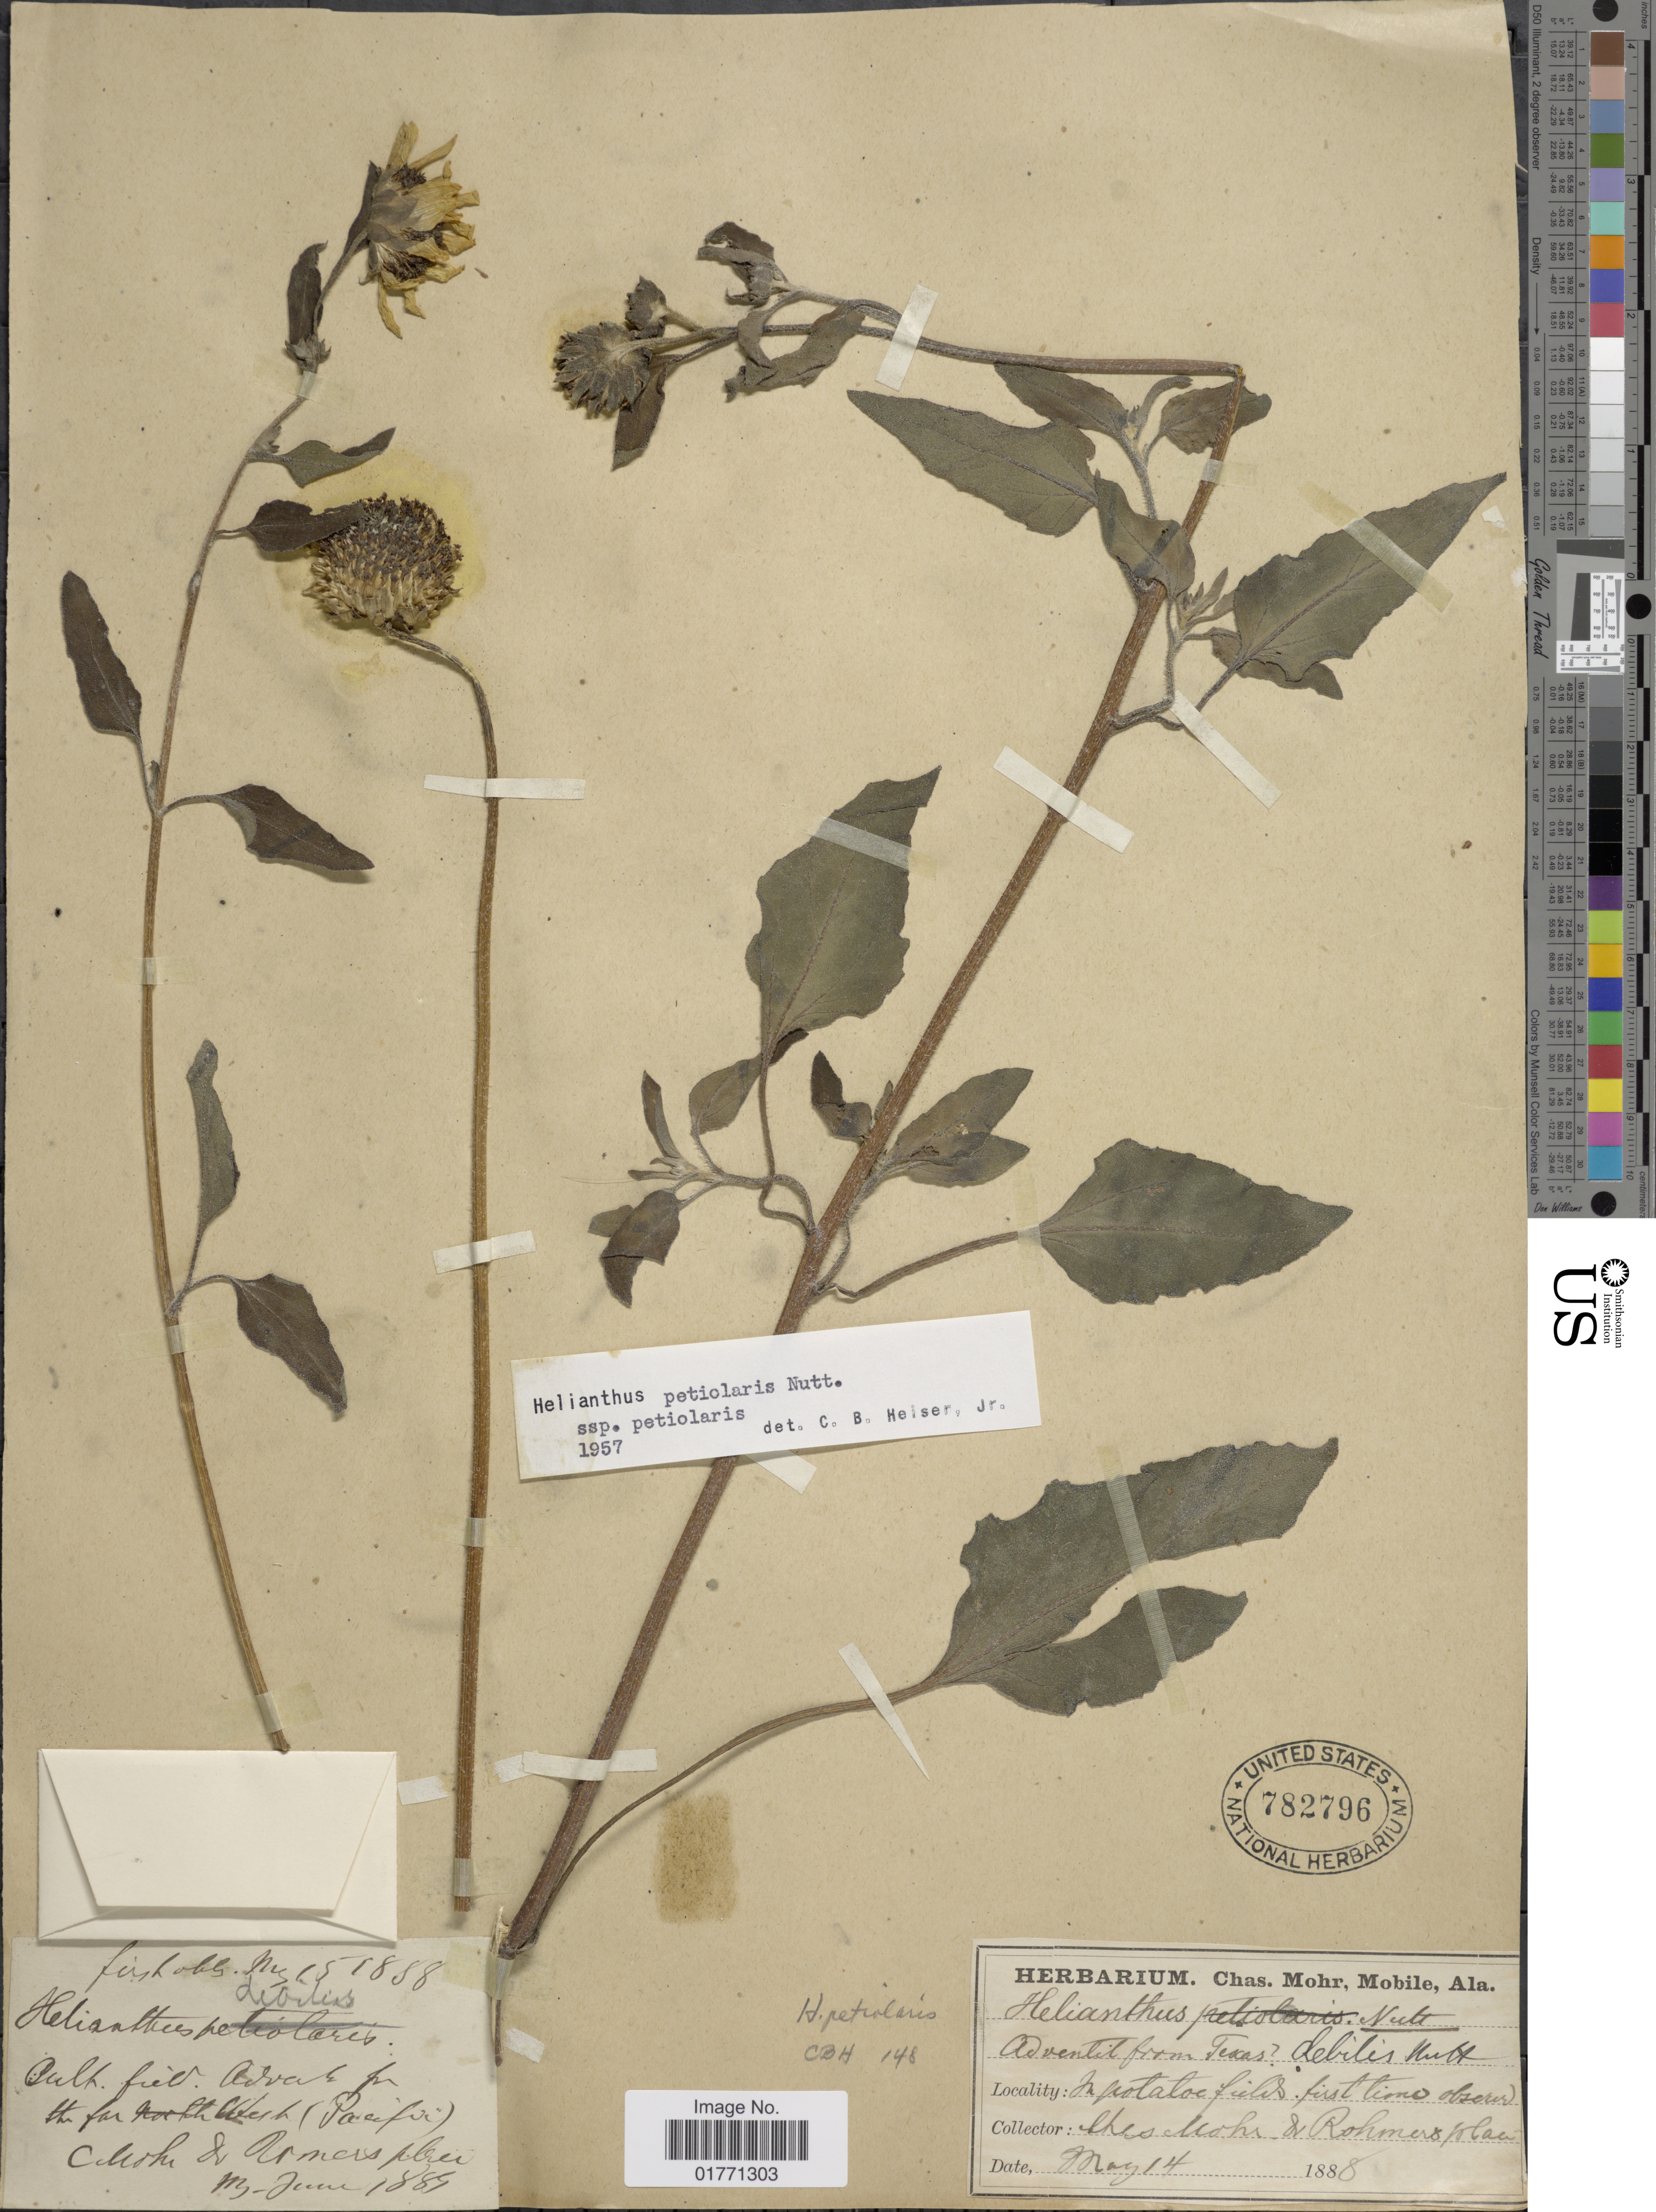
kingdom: Plantae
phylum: Tracheophyta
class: Magnoliopsida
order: Asterales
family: Asteraceae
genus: Helianthus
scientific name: Helianthus petiolaris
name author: Nutt.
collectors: Mohr, C. T. (herbarium) & Rhomero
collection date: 1888-05-14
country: United States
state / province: Texas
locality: in potato fields first time observ., cultivated field.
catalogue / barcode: US 782796